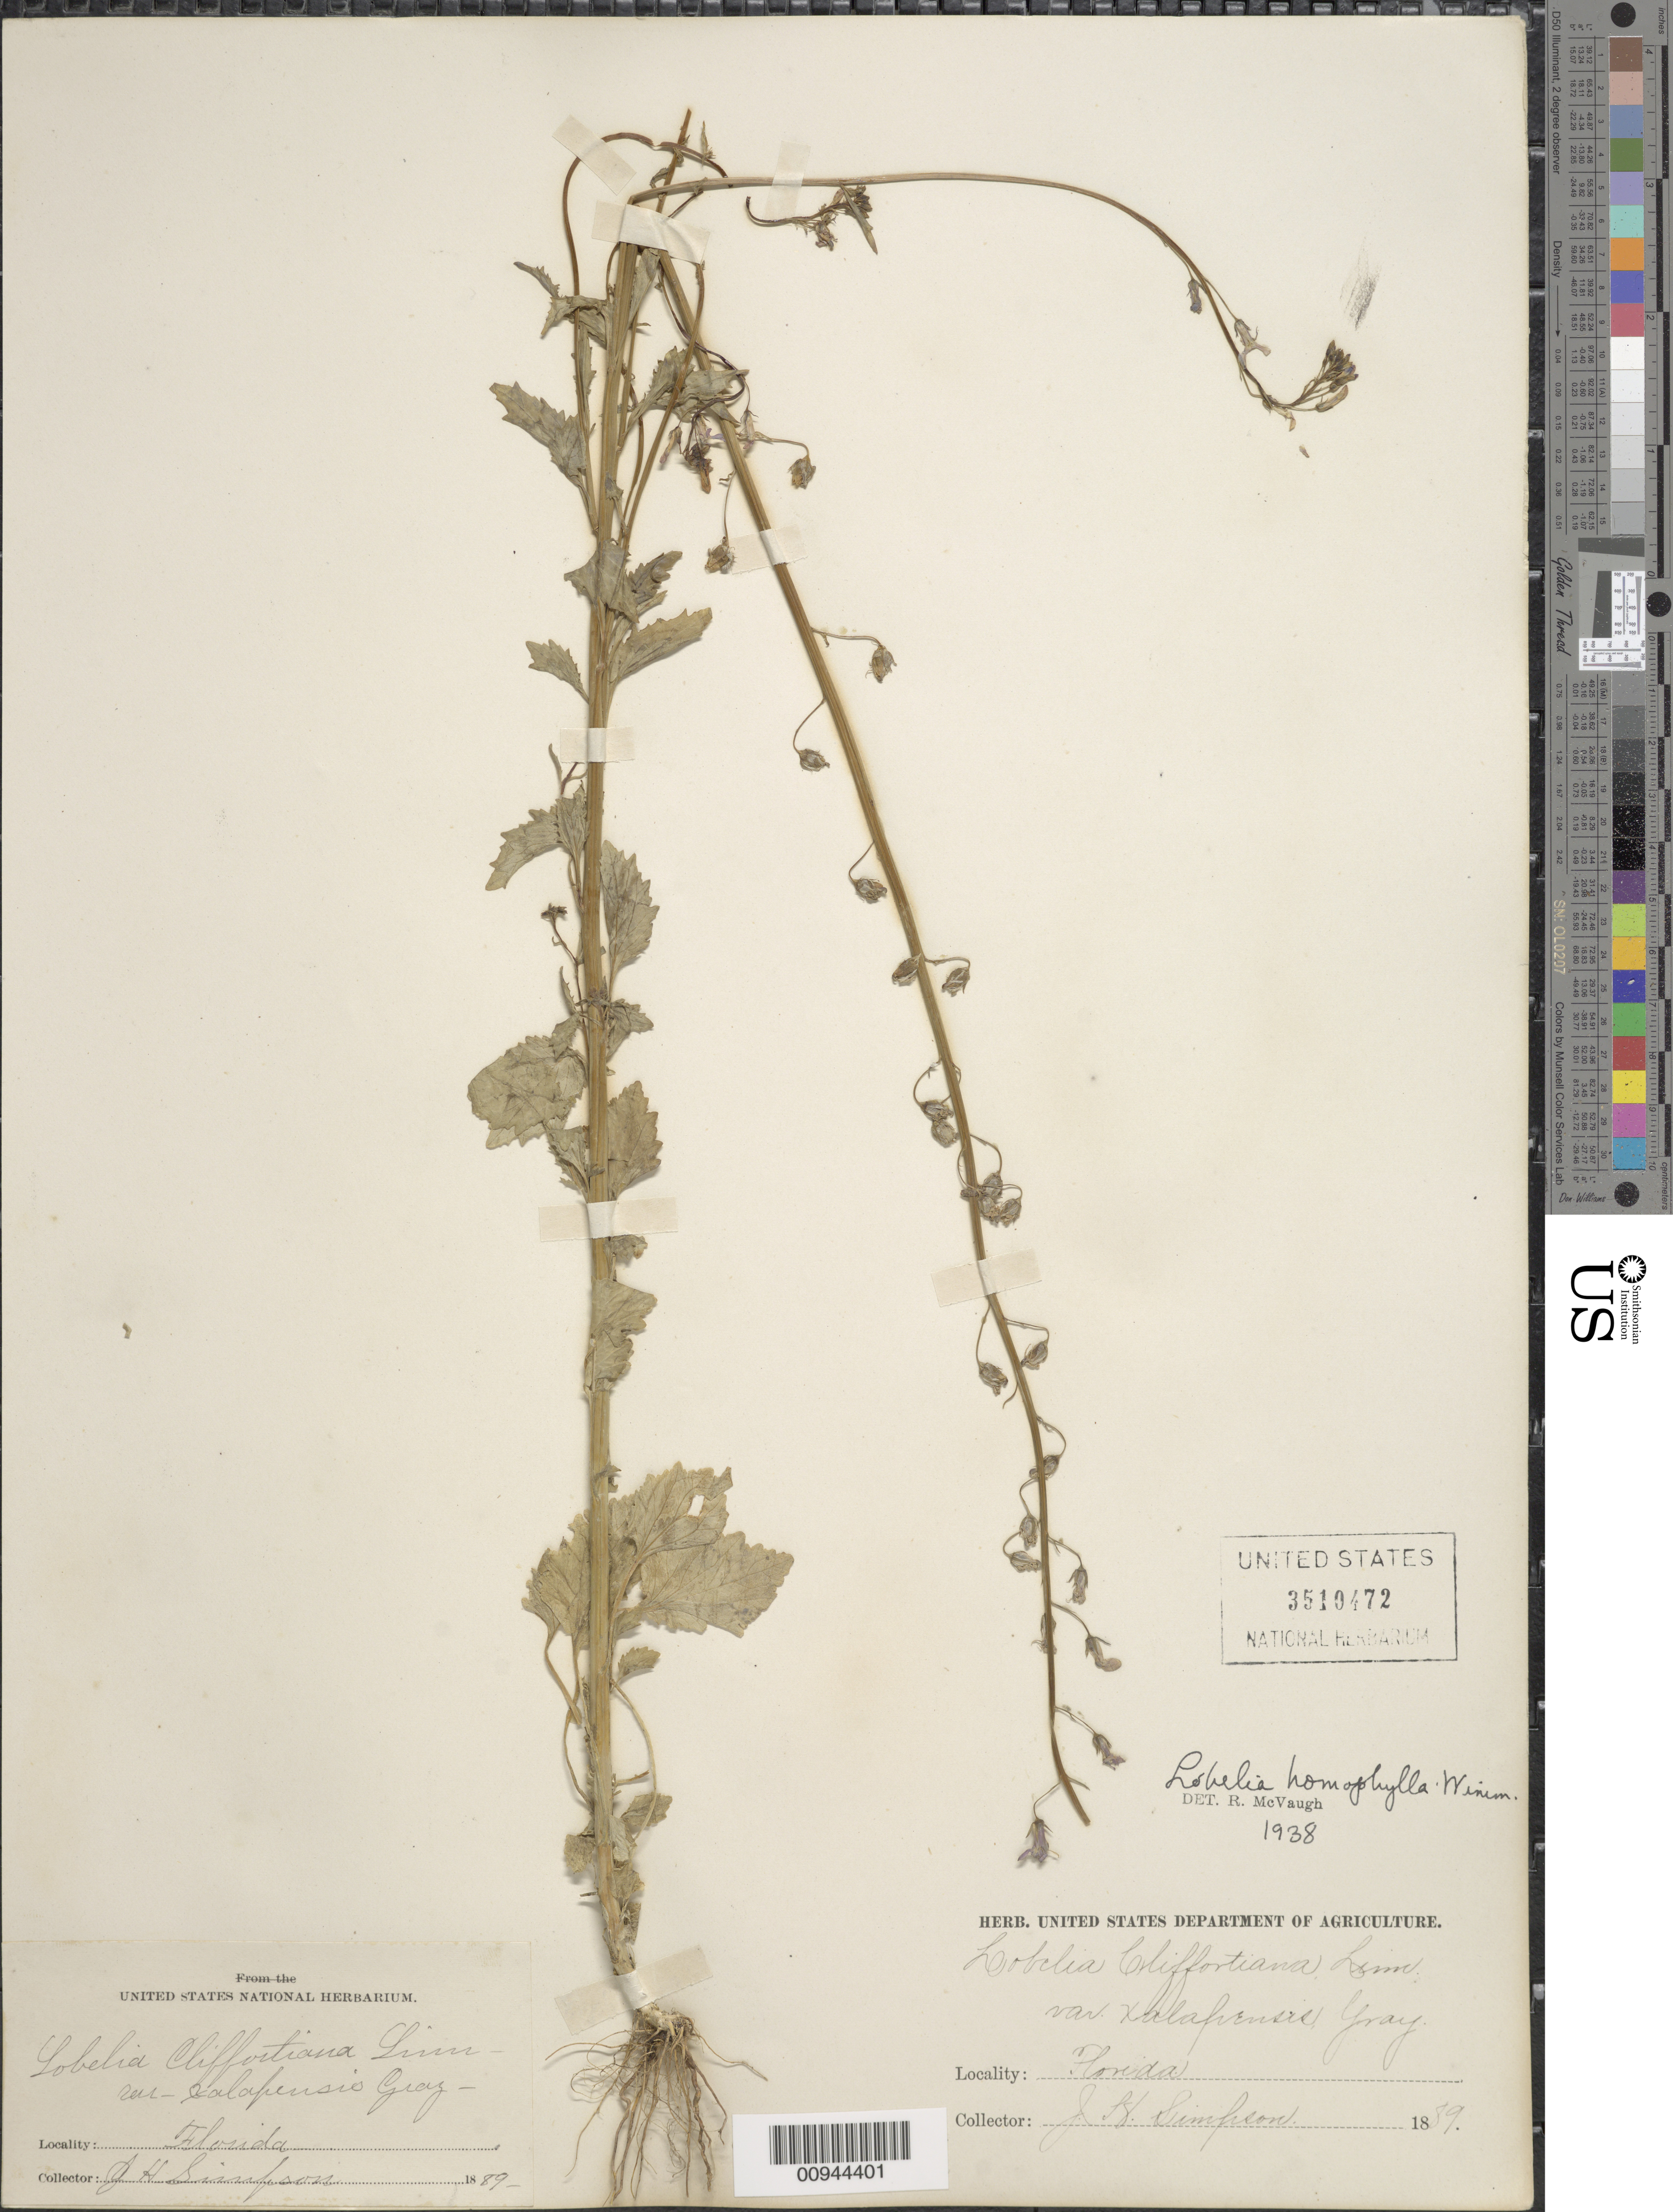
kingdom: Plantae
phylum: Tracheophyta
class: Magnoliopsida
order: Asterales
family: Campanulaceae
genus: Lobelia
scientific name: Lobelia homophylla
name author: E. Wimm.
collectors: J. H. Simpson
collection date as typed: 1889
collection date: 1889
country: United States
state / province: Florida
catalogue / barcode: US 3510472